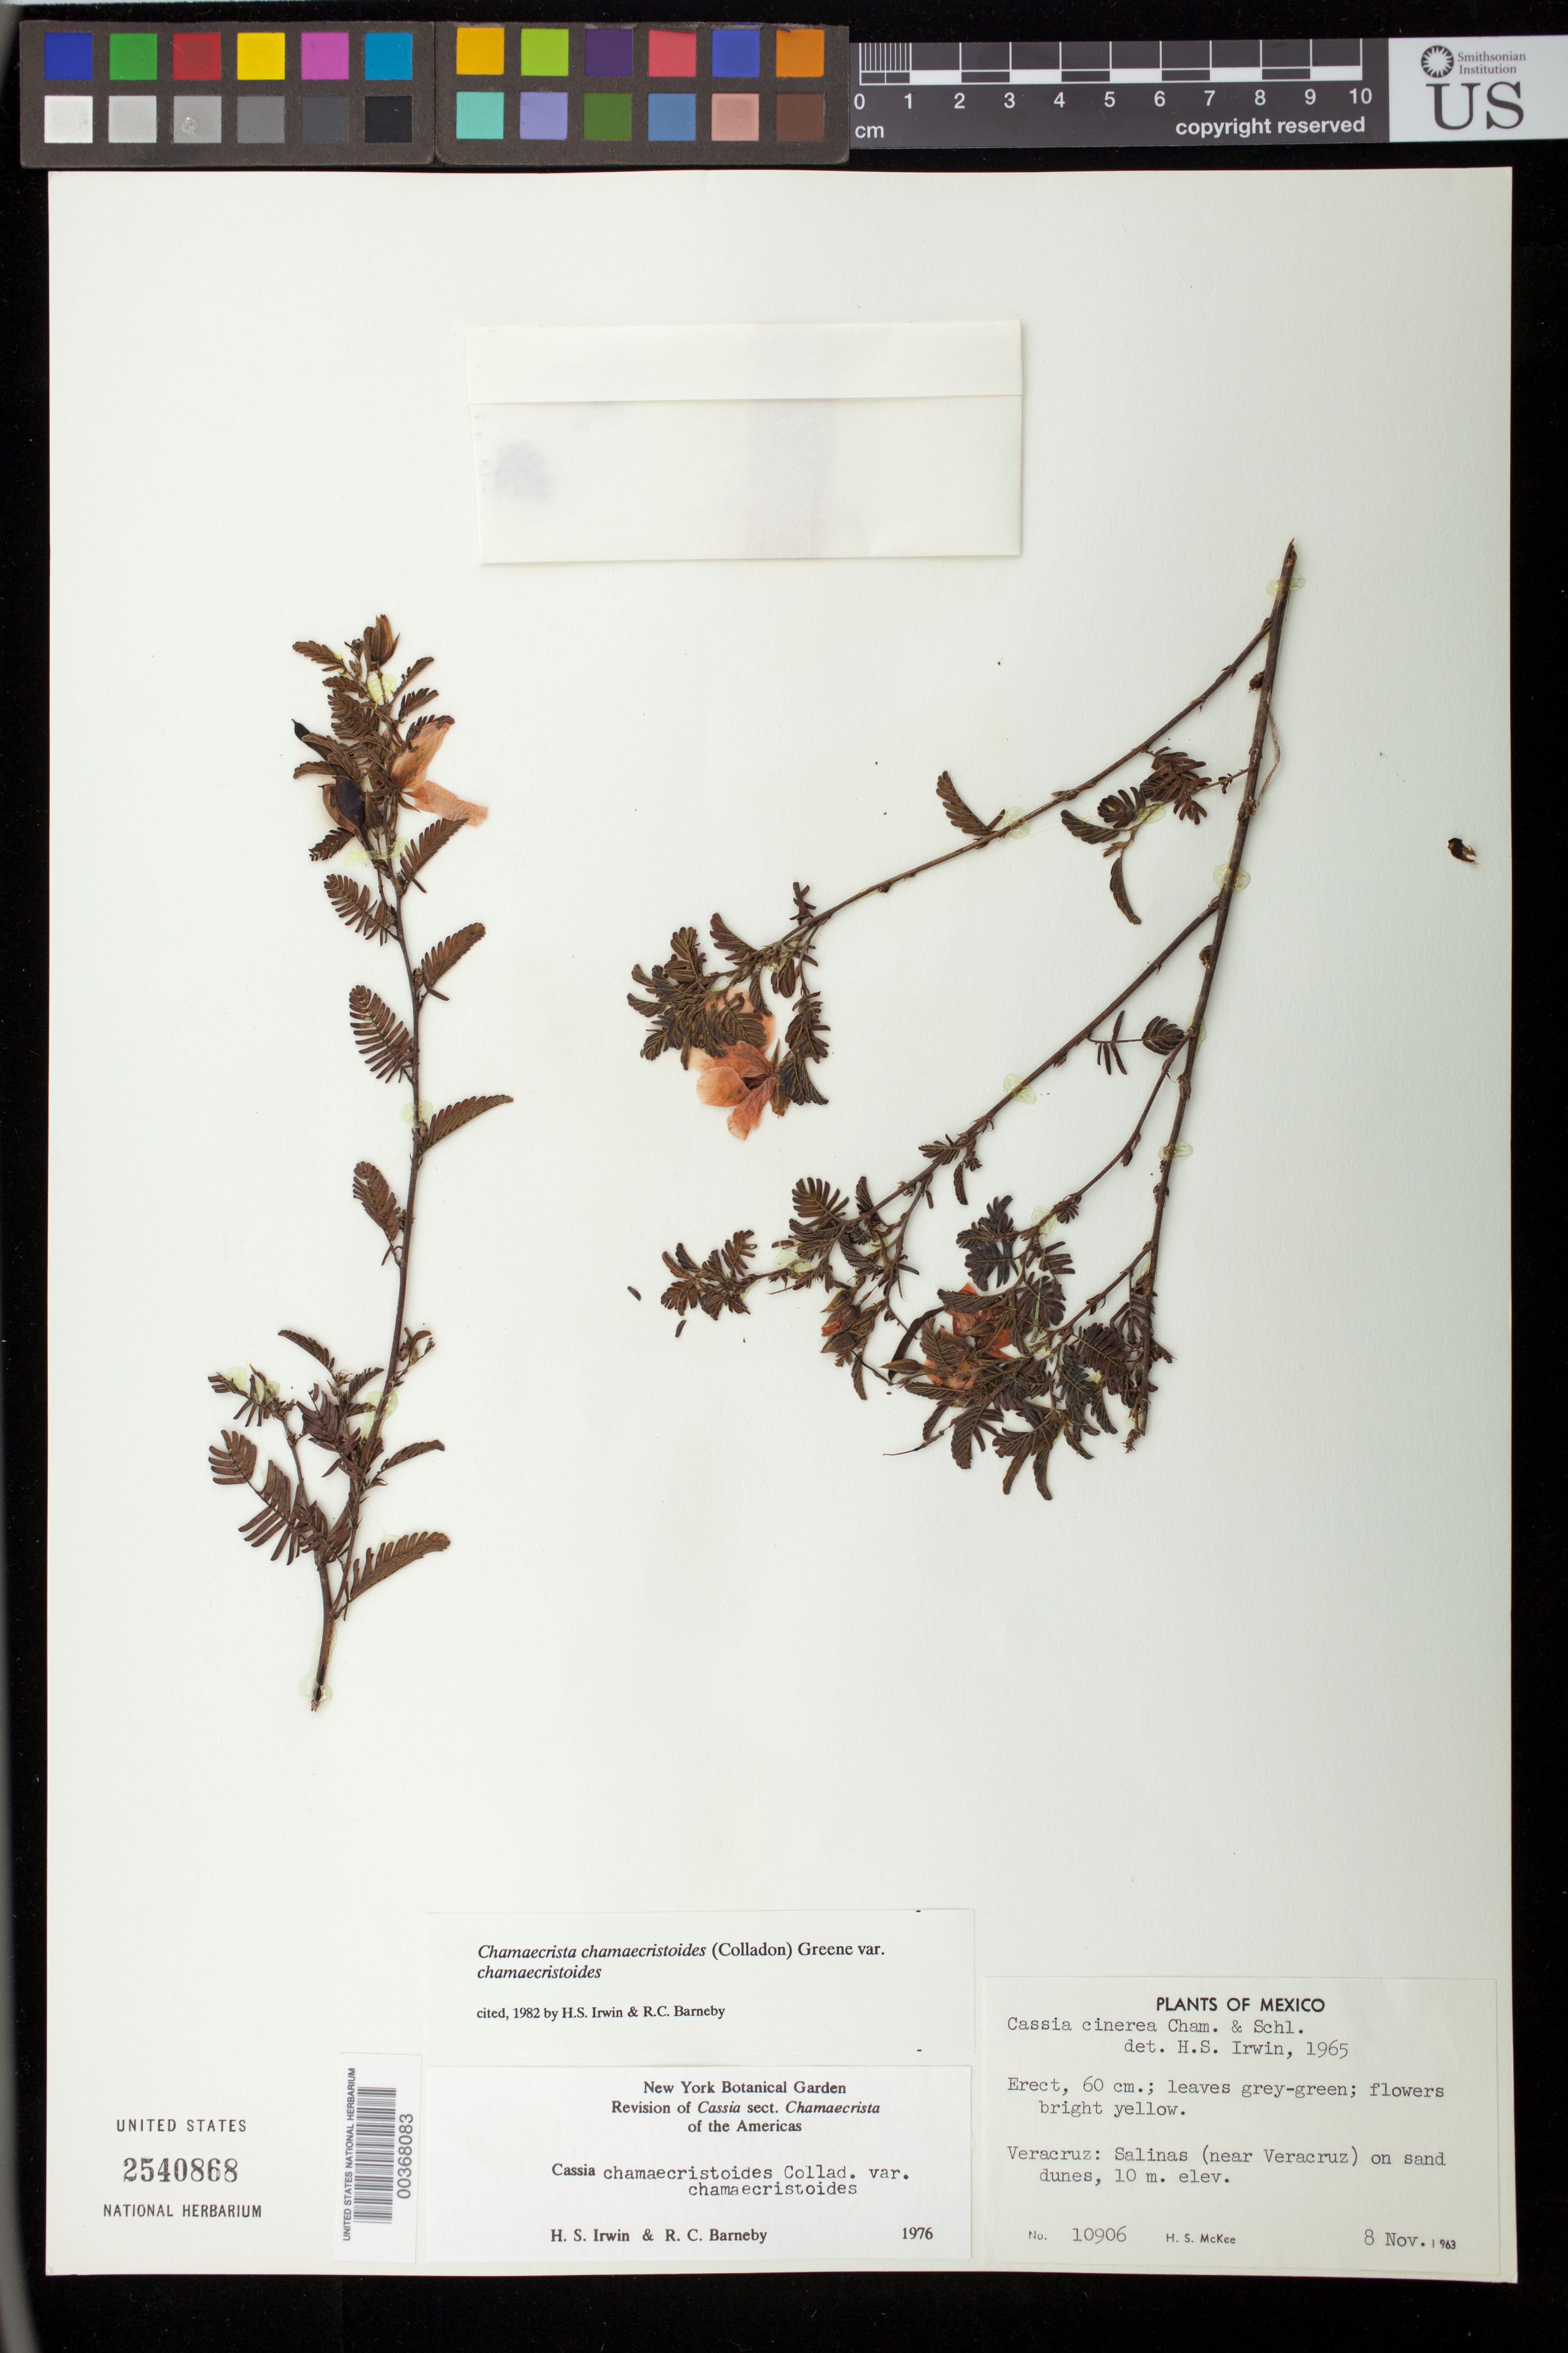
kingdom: Plantae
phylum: Tracheophyta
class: Magnoliopsida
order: Fabales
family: Fabaceae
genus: Chamaecrista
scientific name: Chamaecrista chamaecristoides var. chamaecristoides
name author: (Collad.) Greene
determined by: Irwin, Howard S.; Barneby, R. C.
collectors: H. S. MacKee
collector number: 10906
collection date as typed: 08 Nov 1963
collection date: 1963-11-08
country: Mexico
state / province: Veracruz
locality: Salinas, near Veracruz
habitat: Sand dunes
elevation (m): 10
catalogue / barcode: US 2540868